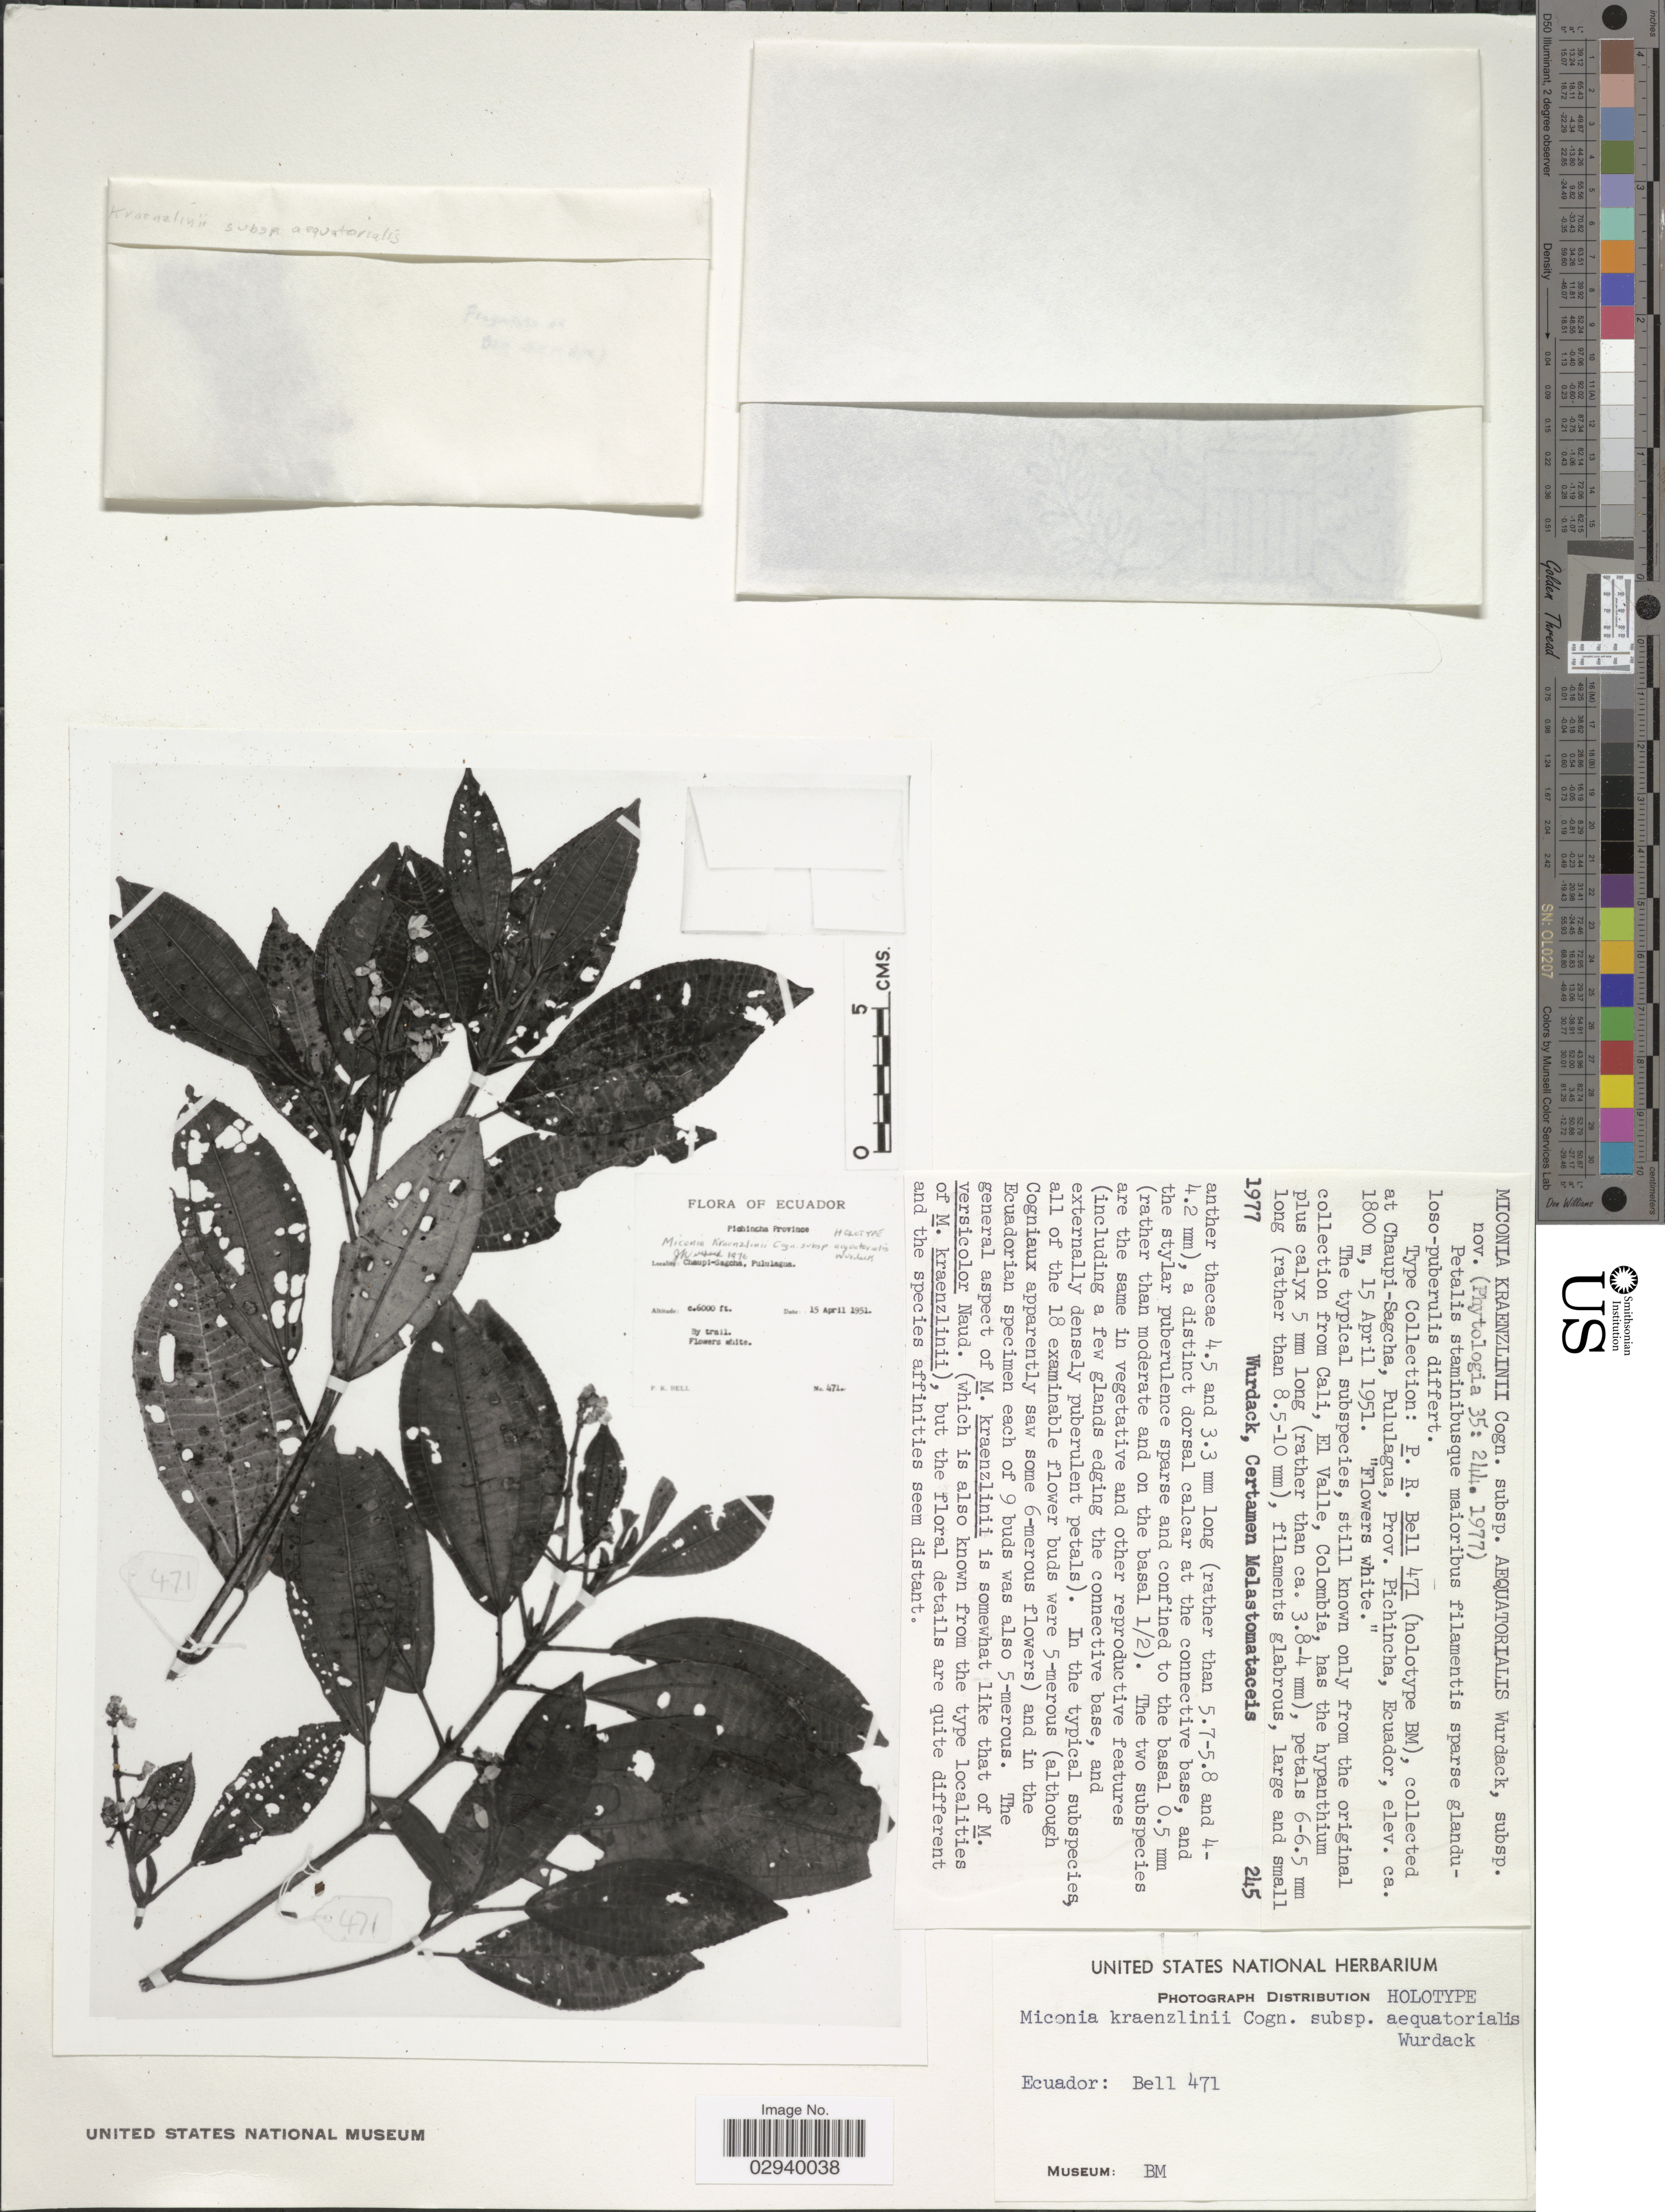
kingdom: Plantae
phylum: Tracheophyta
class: Magnoliopsida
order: Myrtales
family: Melastomataceae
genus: Miconia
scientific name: Miconia kraenzlinii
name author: Cogn.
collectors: P. R. Bell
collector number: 471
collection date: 1951-04-15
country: Ecuador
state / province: Pichincha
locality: Chaupi-Sagcha, Pululagua.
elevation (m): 1829